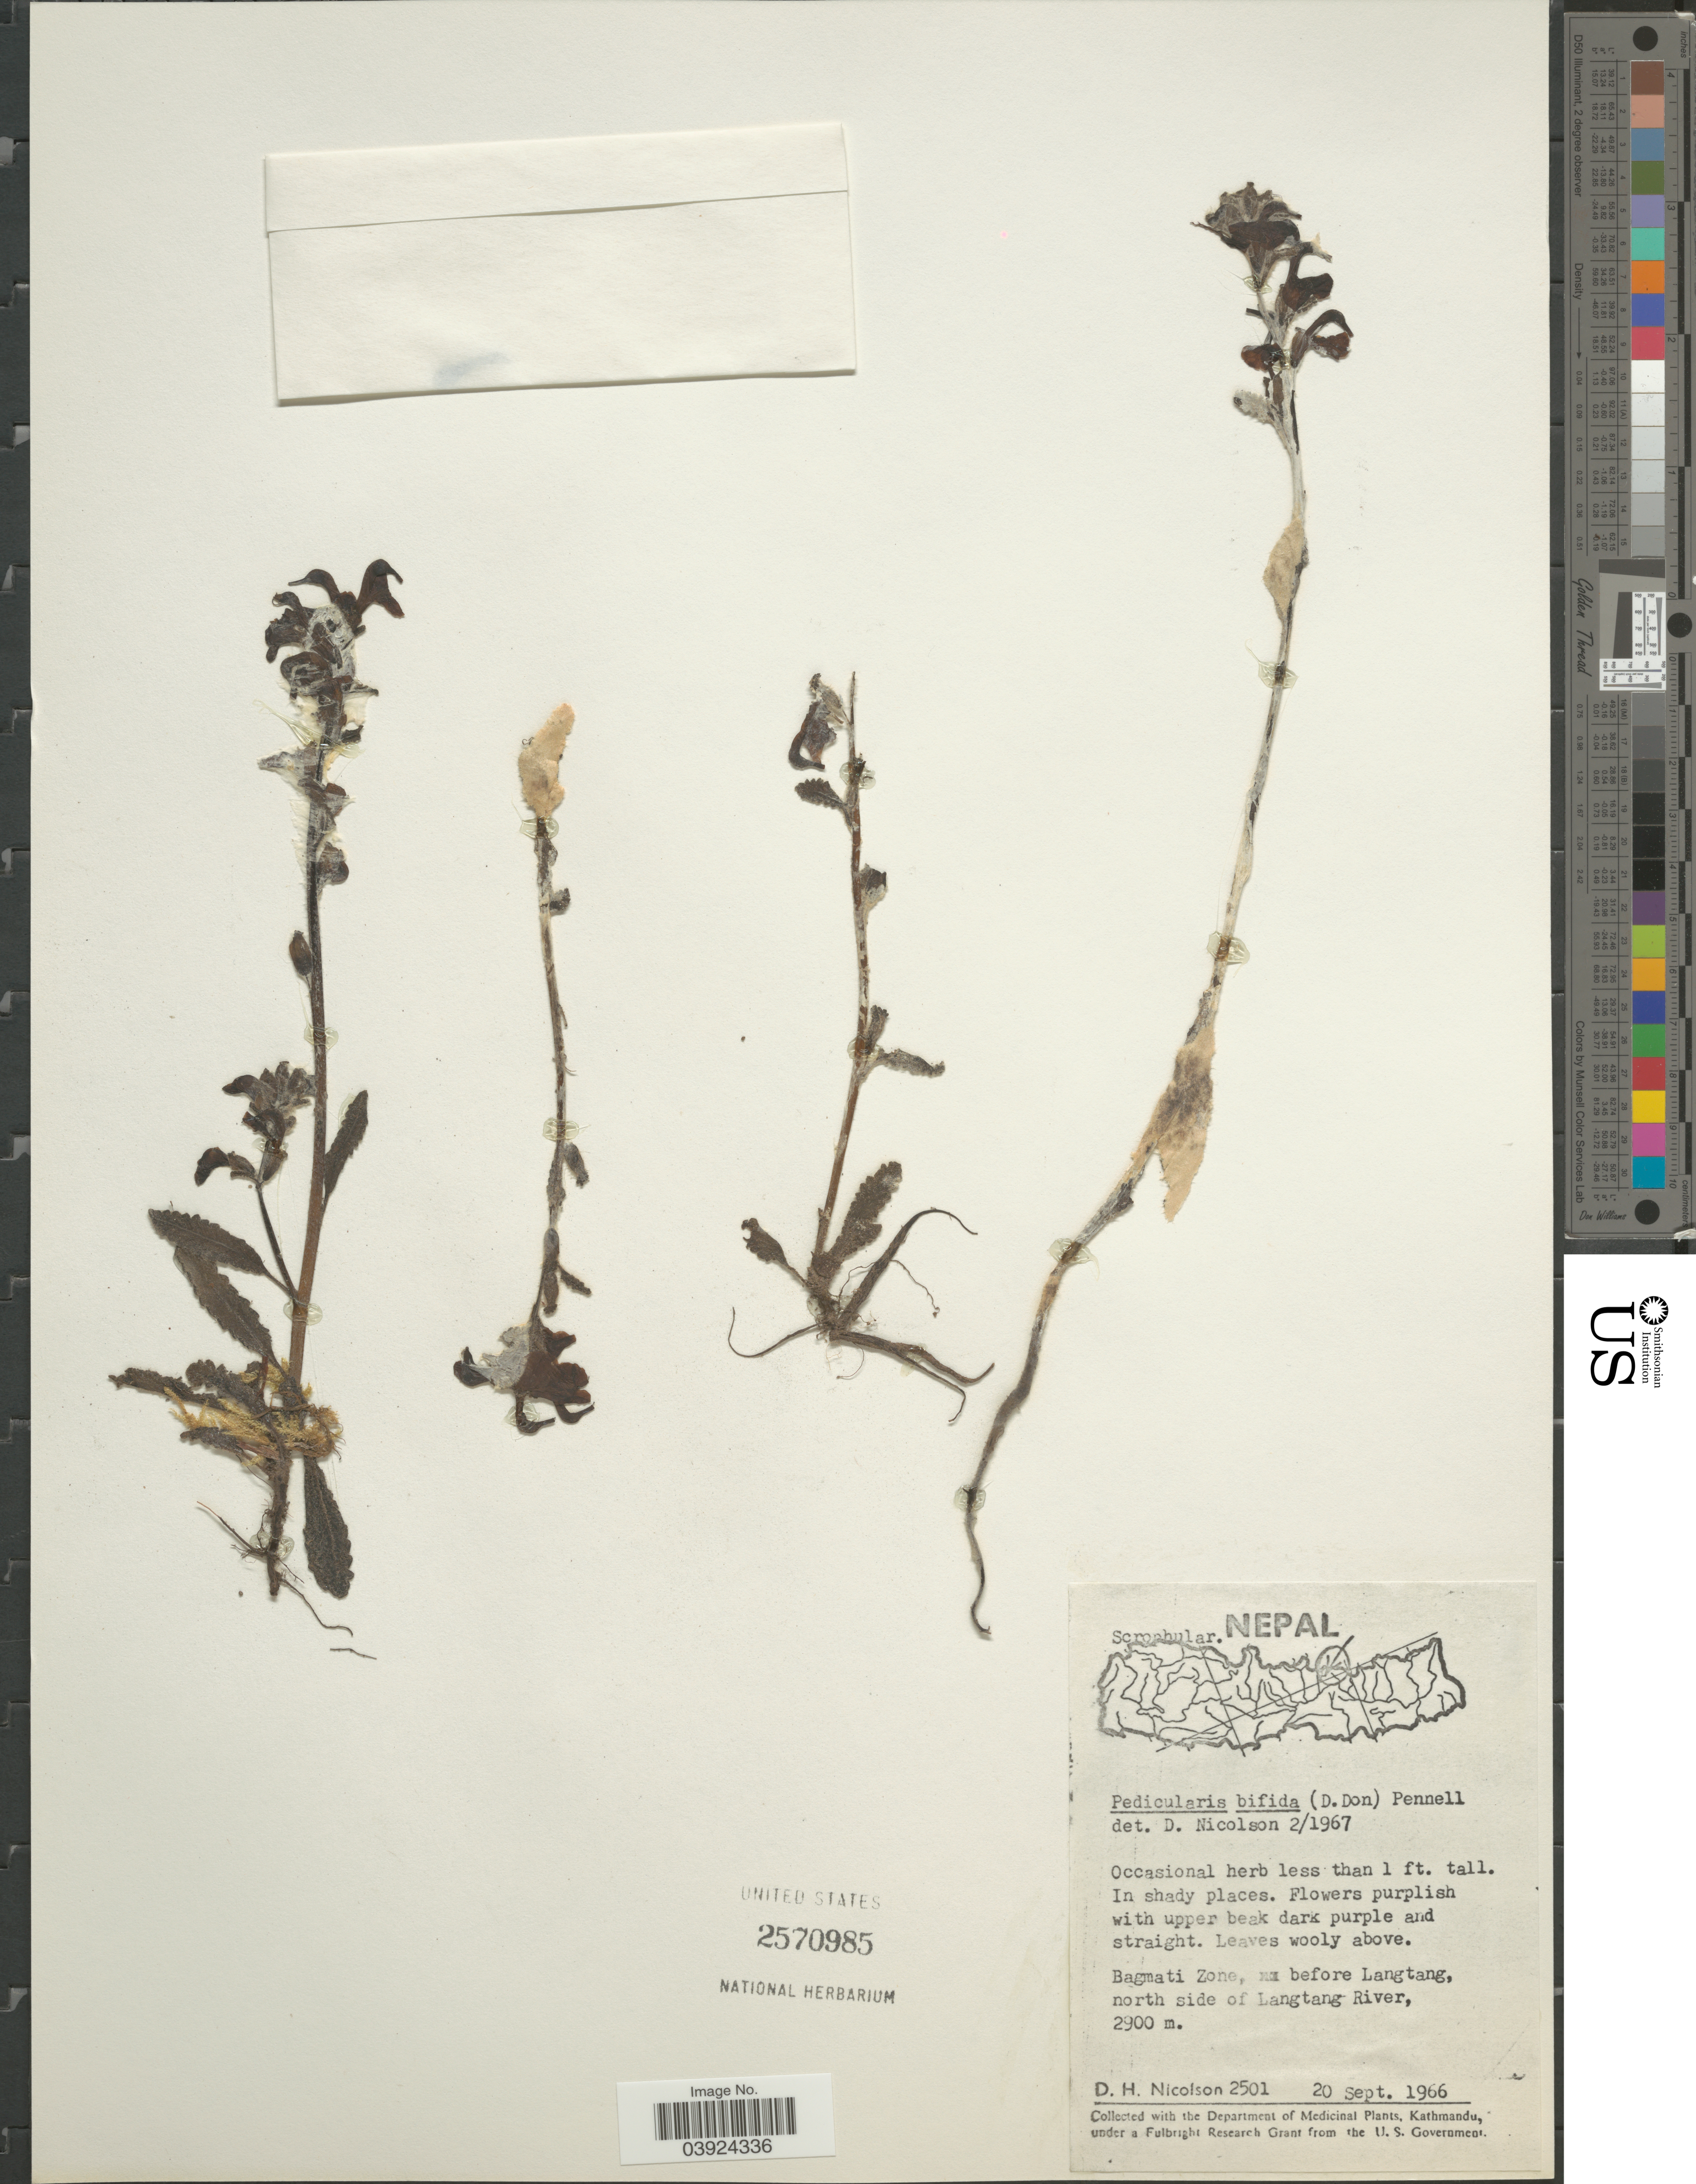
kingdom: Plantae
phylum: Tracheophyta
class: Magnoliopsida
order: Lamiales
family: Orobanchaceae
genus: Pedicularis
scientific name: Pedicularis bifida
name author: Pennell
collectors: D. H. Nicolson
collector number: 2501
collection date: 1966-09-20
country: Nepal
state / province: Bagmati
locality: Bagmati Zone, before Langtang, north side of Langtang River.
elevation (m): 2900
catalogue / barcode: US 2570985